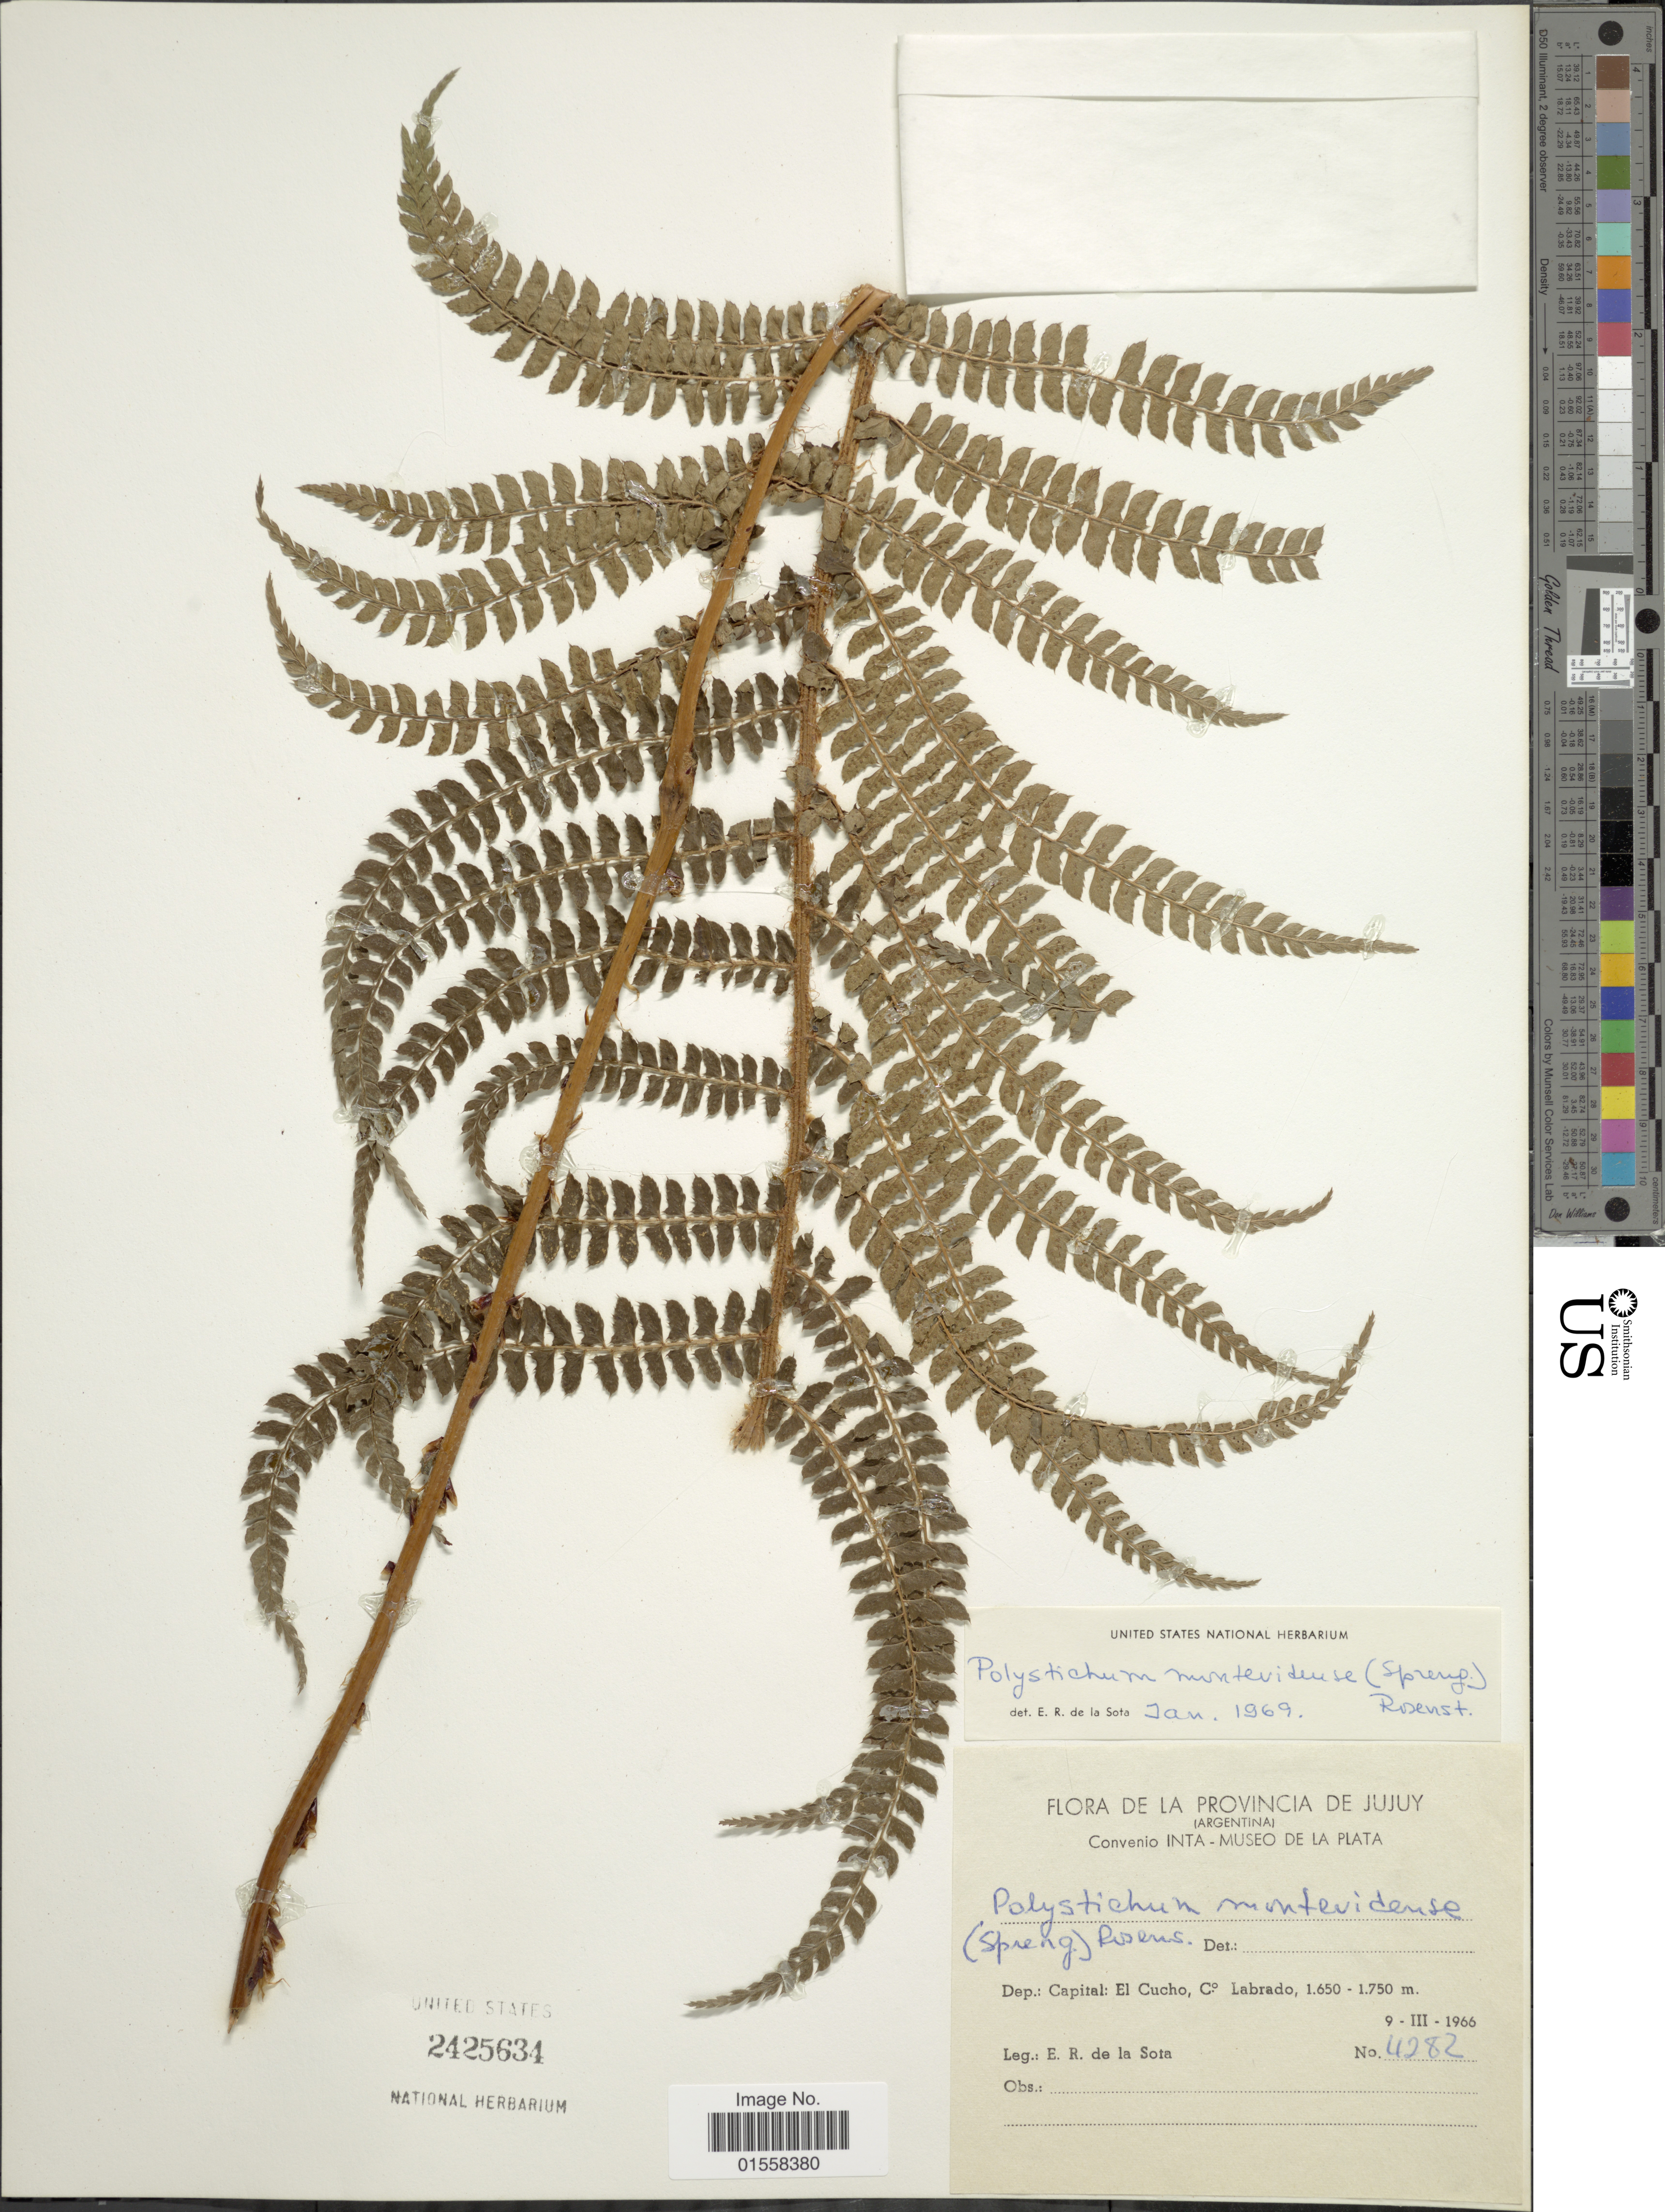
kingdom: Plantae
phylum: Tracheophyta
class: Polypodiopsida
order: Polypodiales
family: Dryopteridaceae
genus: Polystichum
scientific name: Polystichum montevidense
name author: (Spreng.) Rosenst.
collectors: E. R. de la Sota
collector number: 4282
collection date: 1966-03-09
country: Argentina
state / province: Jujuy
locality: Provincia de Jujuy, Dep.: Capital: El Cucho, Co. Labrado.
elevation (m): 1650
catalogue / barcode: US 2425634